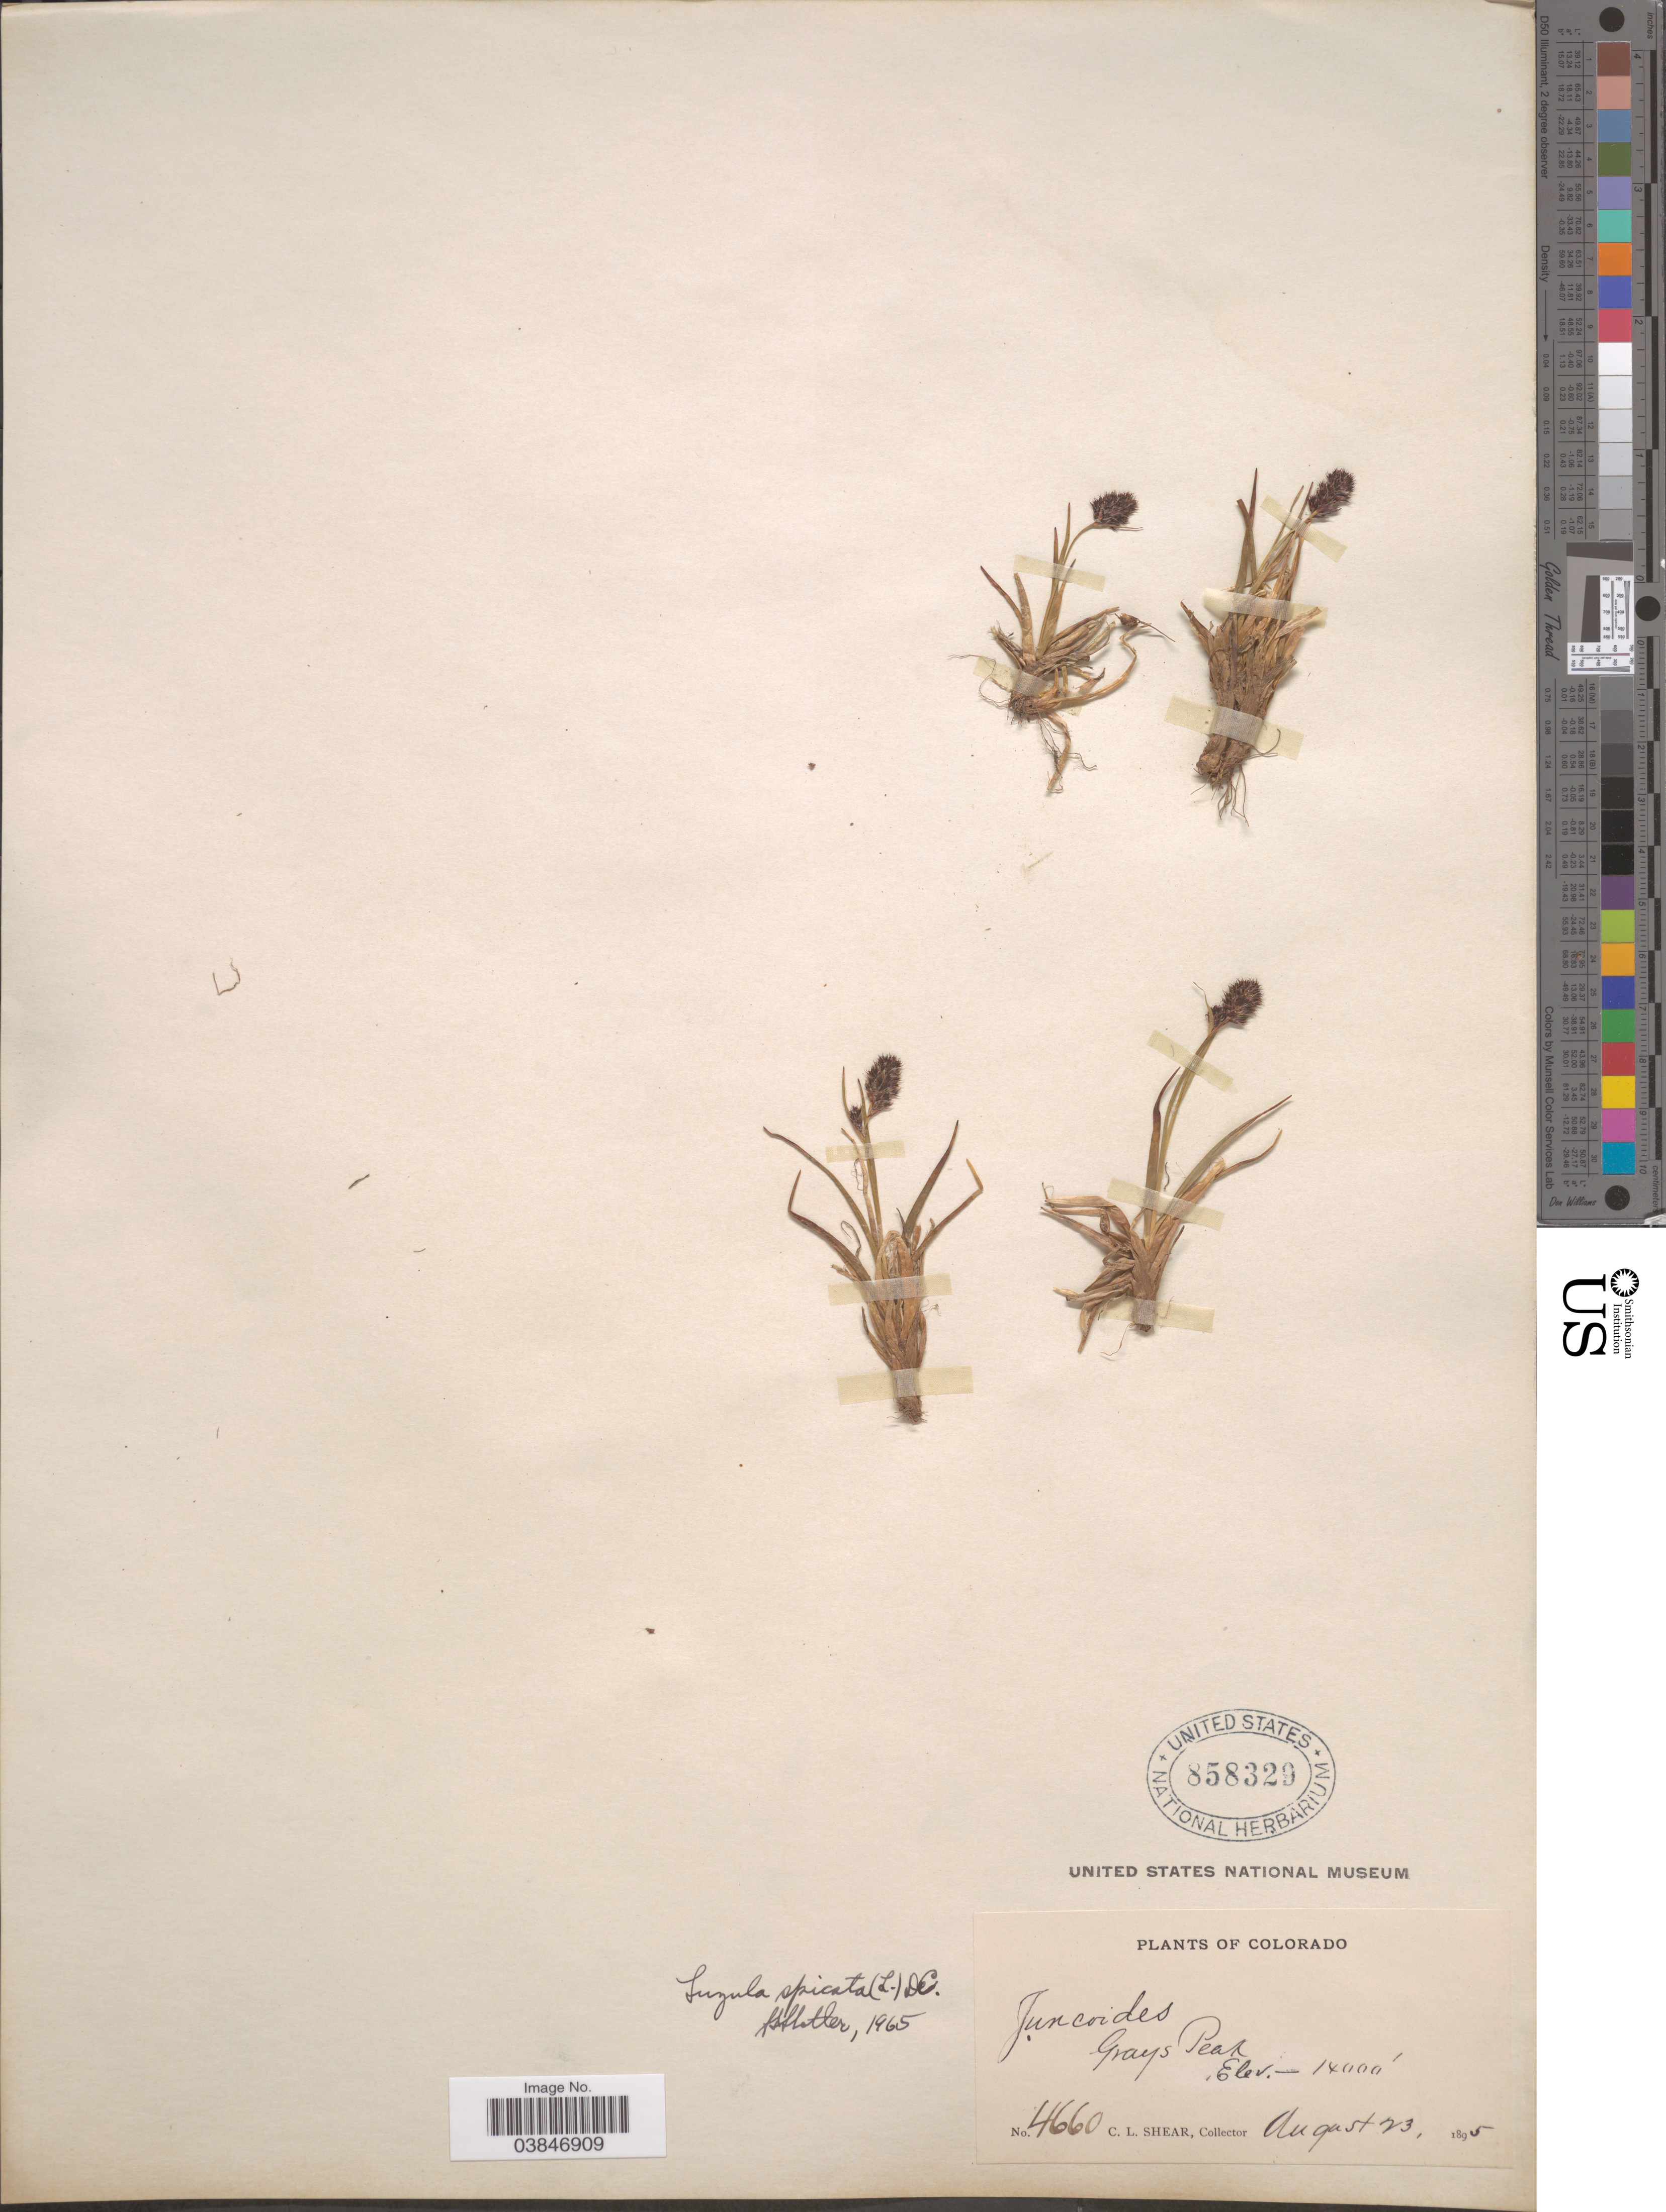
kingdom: Plantae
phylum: Tracheophyta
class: Liliopsida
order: Poales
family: Juncaceae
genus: Luzula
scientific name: Luzula spicata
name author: (L.) DC.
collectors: C. L. Shear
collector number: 4660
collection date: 1895-08-23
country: United States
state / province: Colorado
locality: Grays Peak.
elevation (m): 4267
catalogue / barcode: US 858329